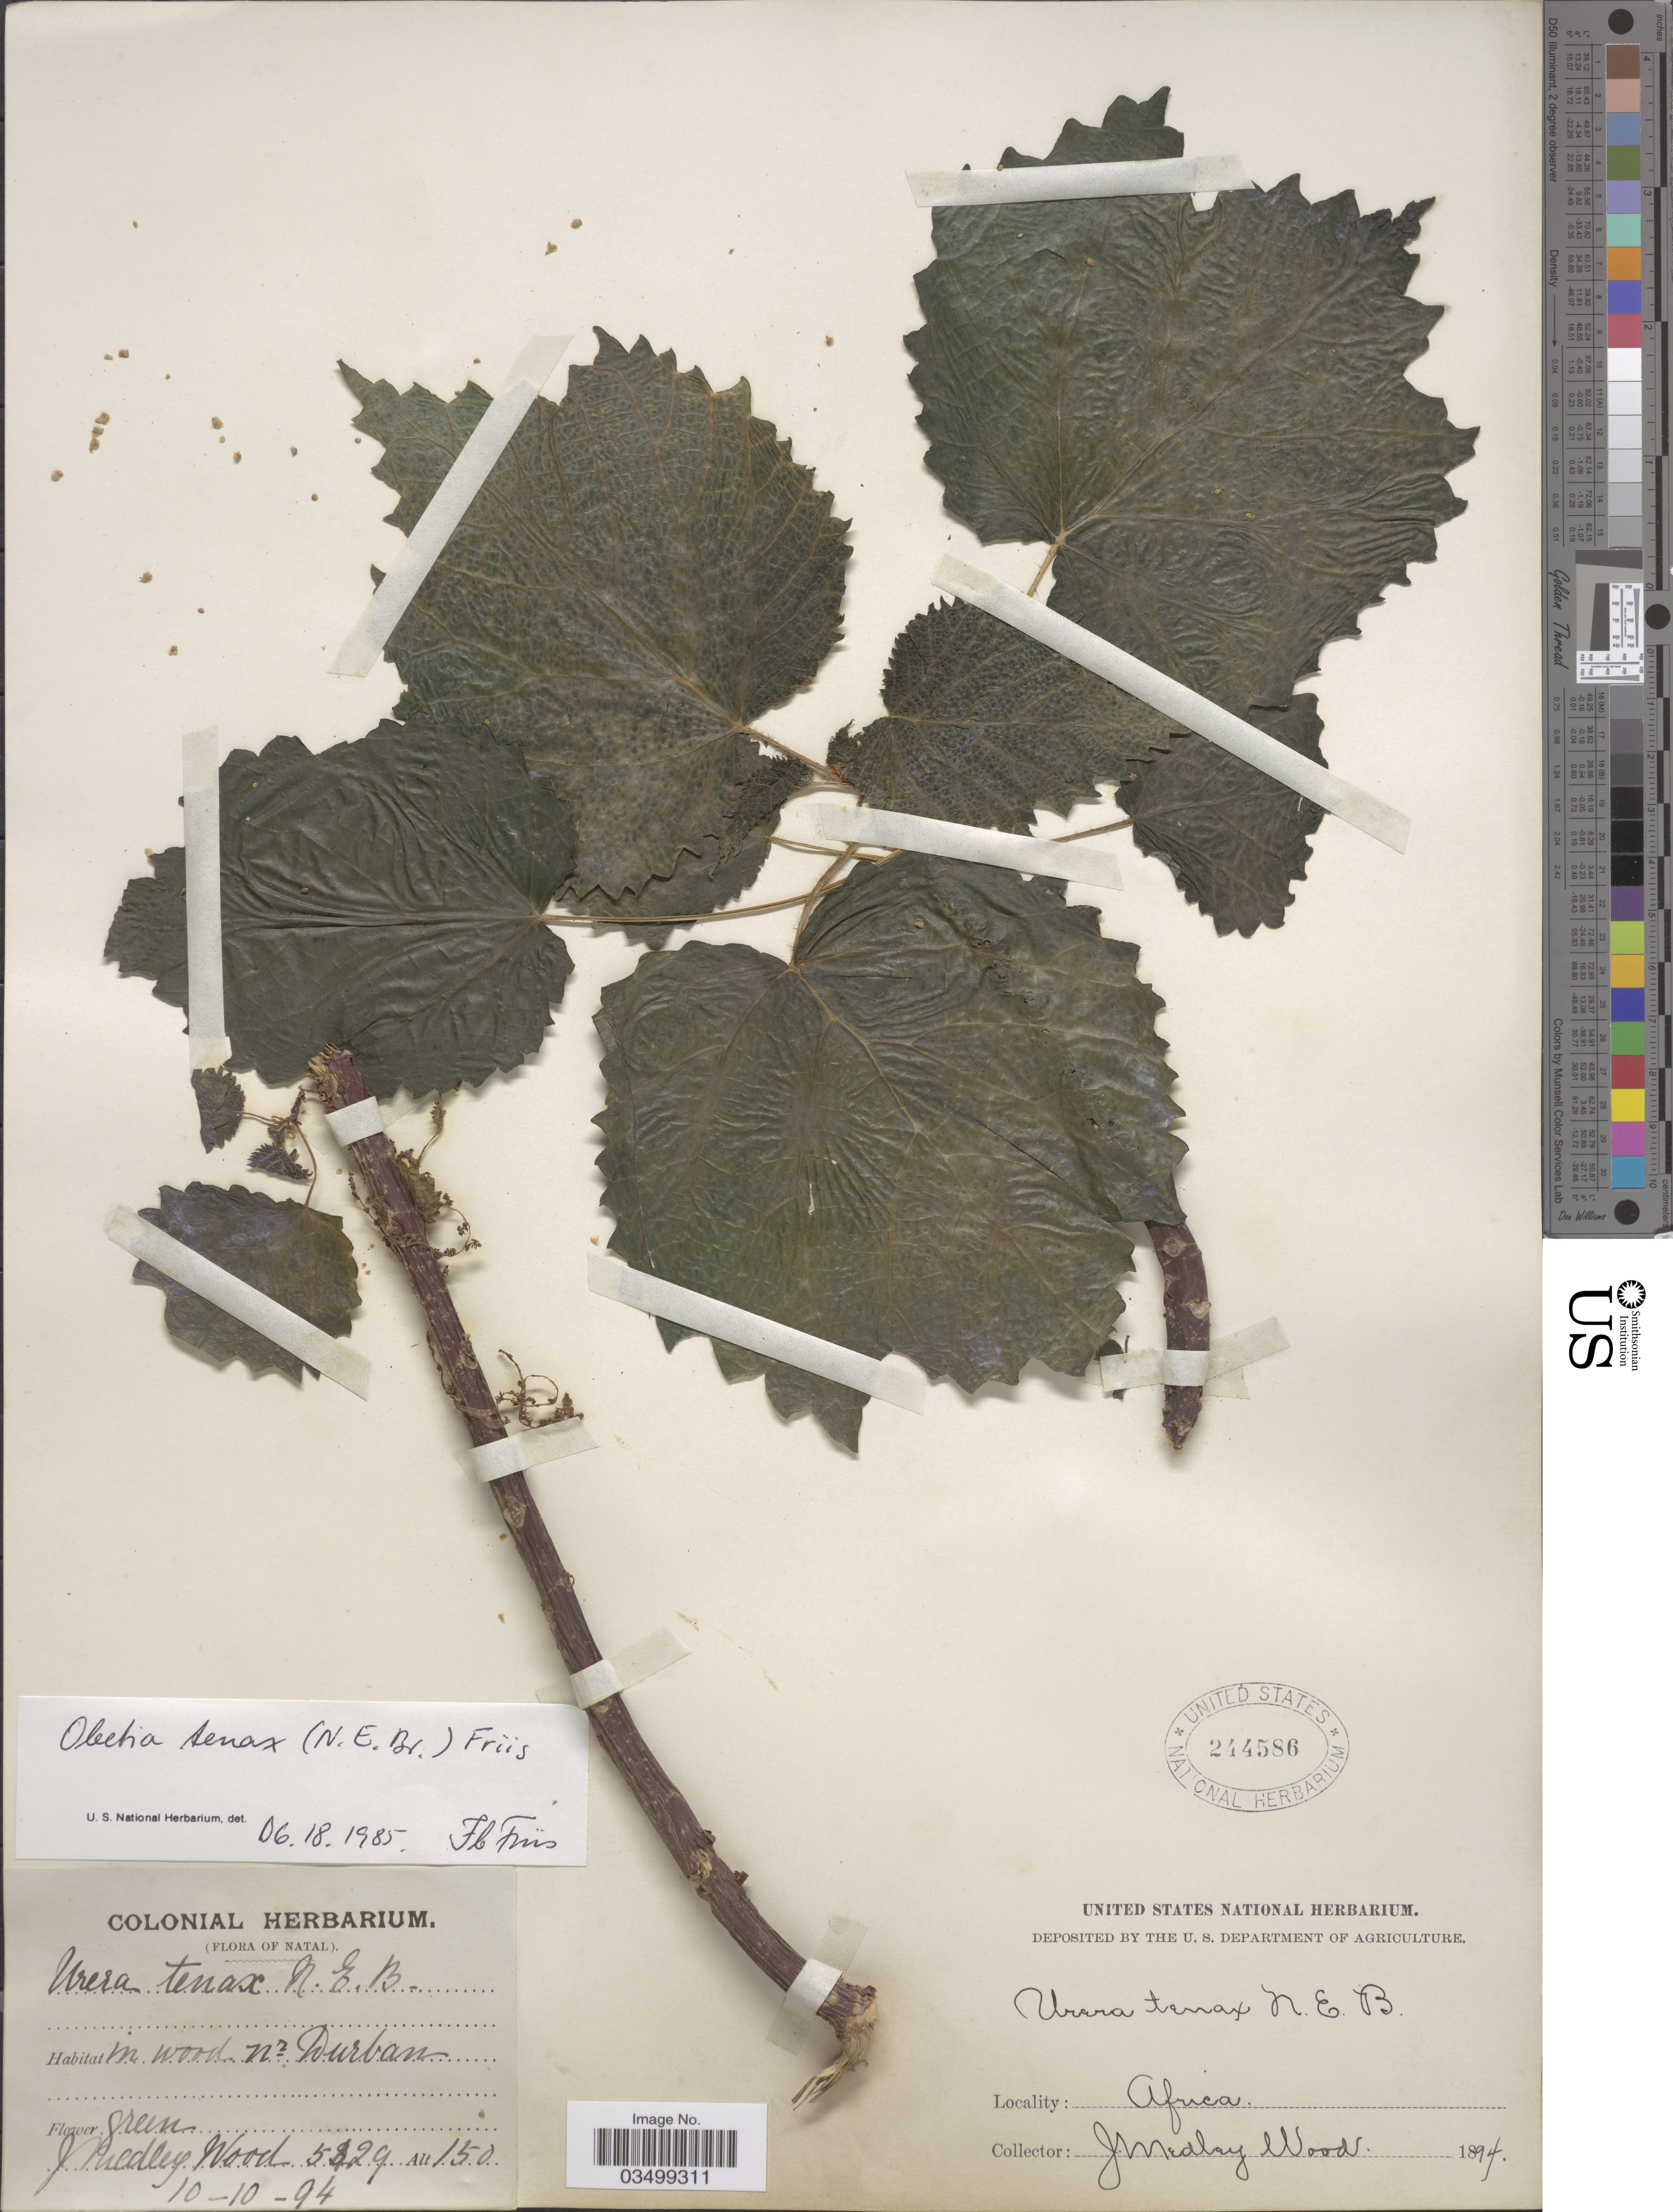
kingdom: Plantae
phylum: Tracheophyta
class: Magnoliopsida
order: Rosales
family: Urticaceae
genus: Obetia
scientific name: Obetia tenax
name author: Friis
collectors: J. Medley Wood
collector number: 5429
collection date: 1894-10-10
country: South Africa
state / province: KwaZulu-Natal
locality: Natal. In wood nr Durban.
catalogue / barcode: US 244586